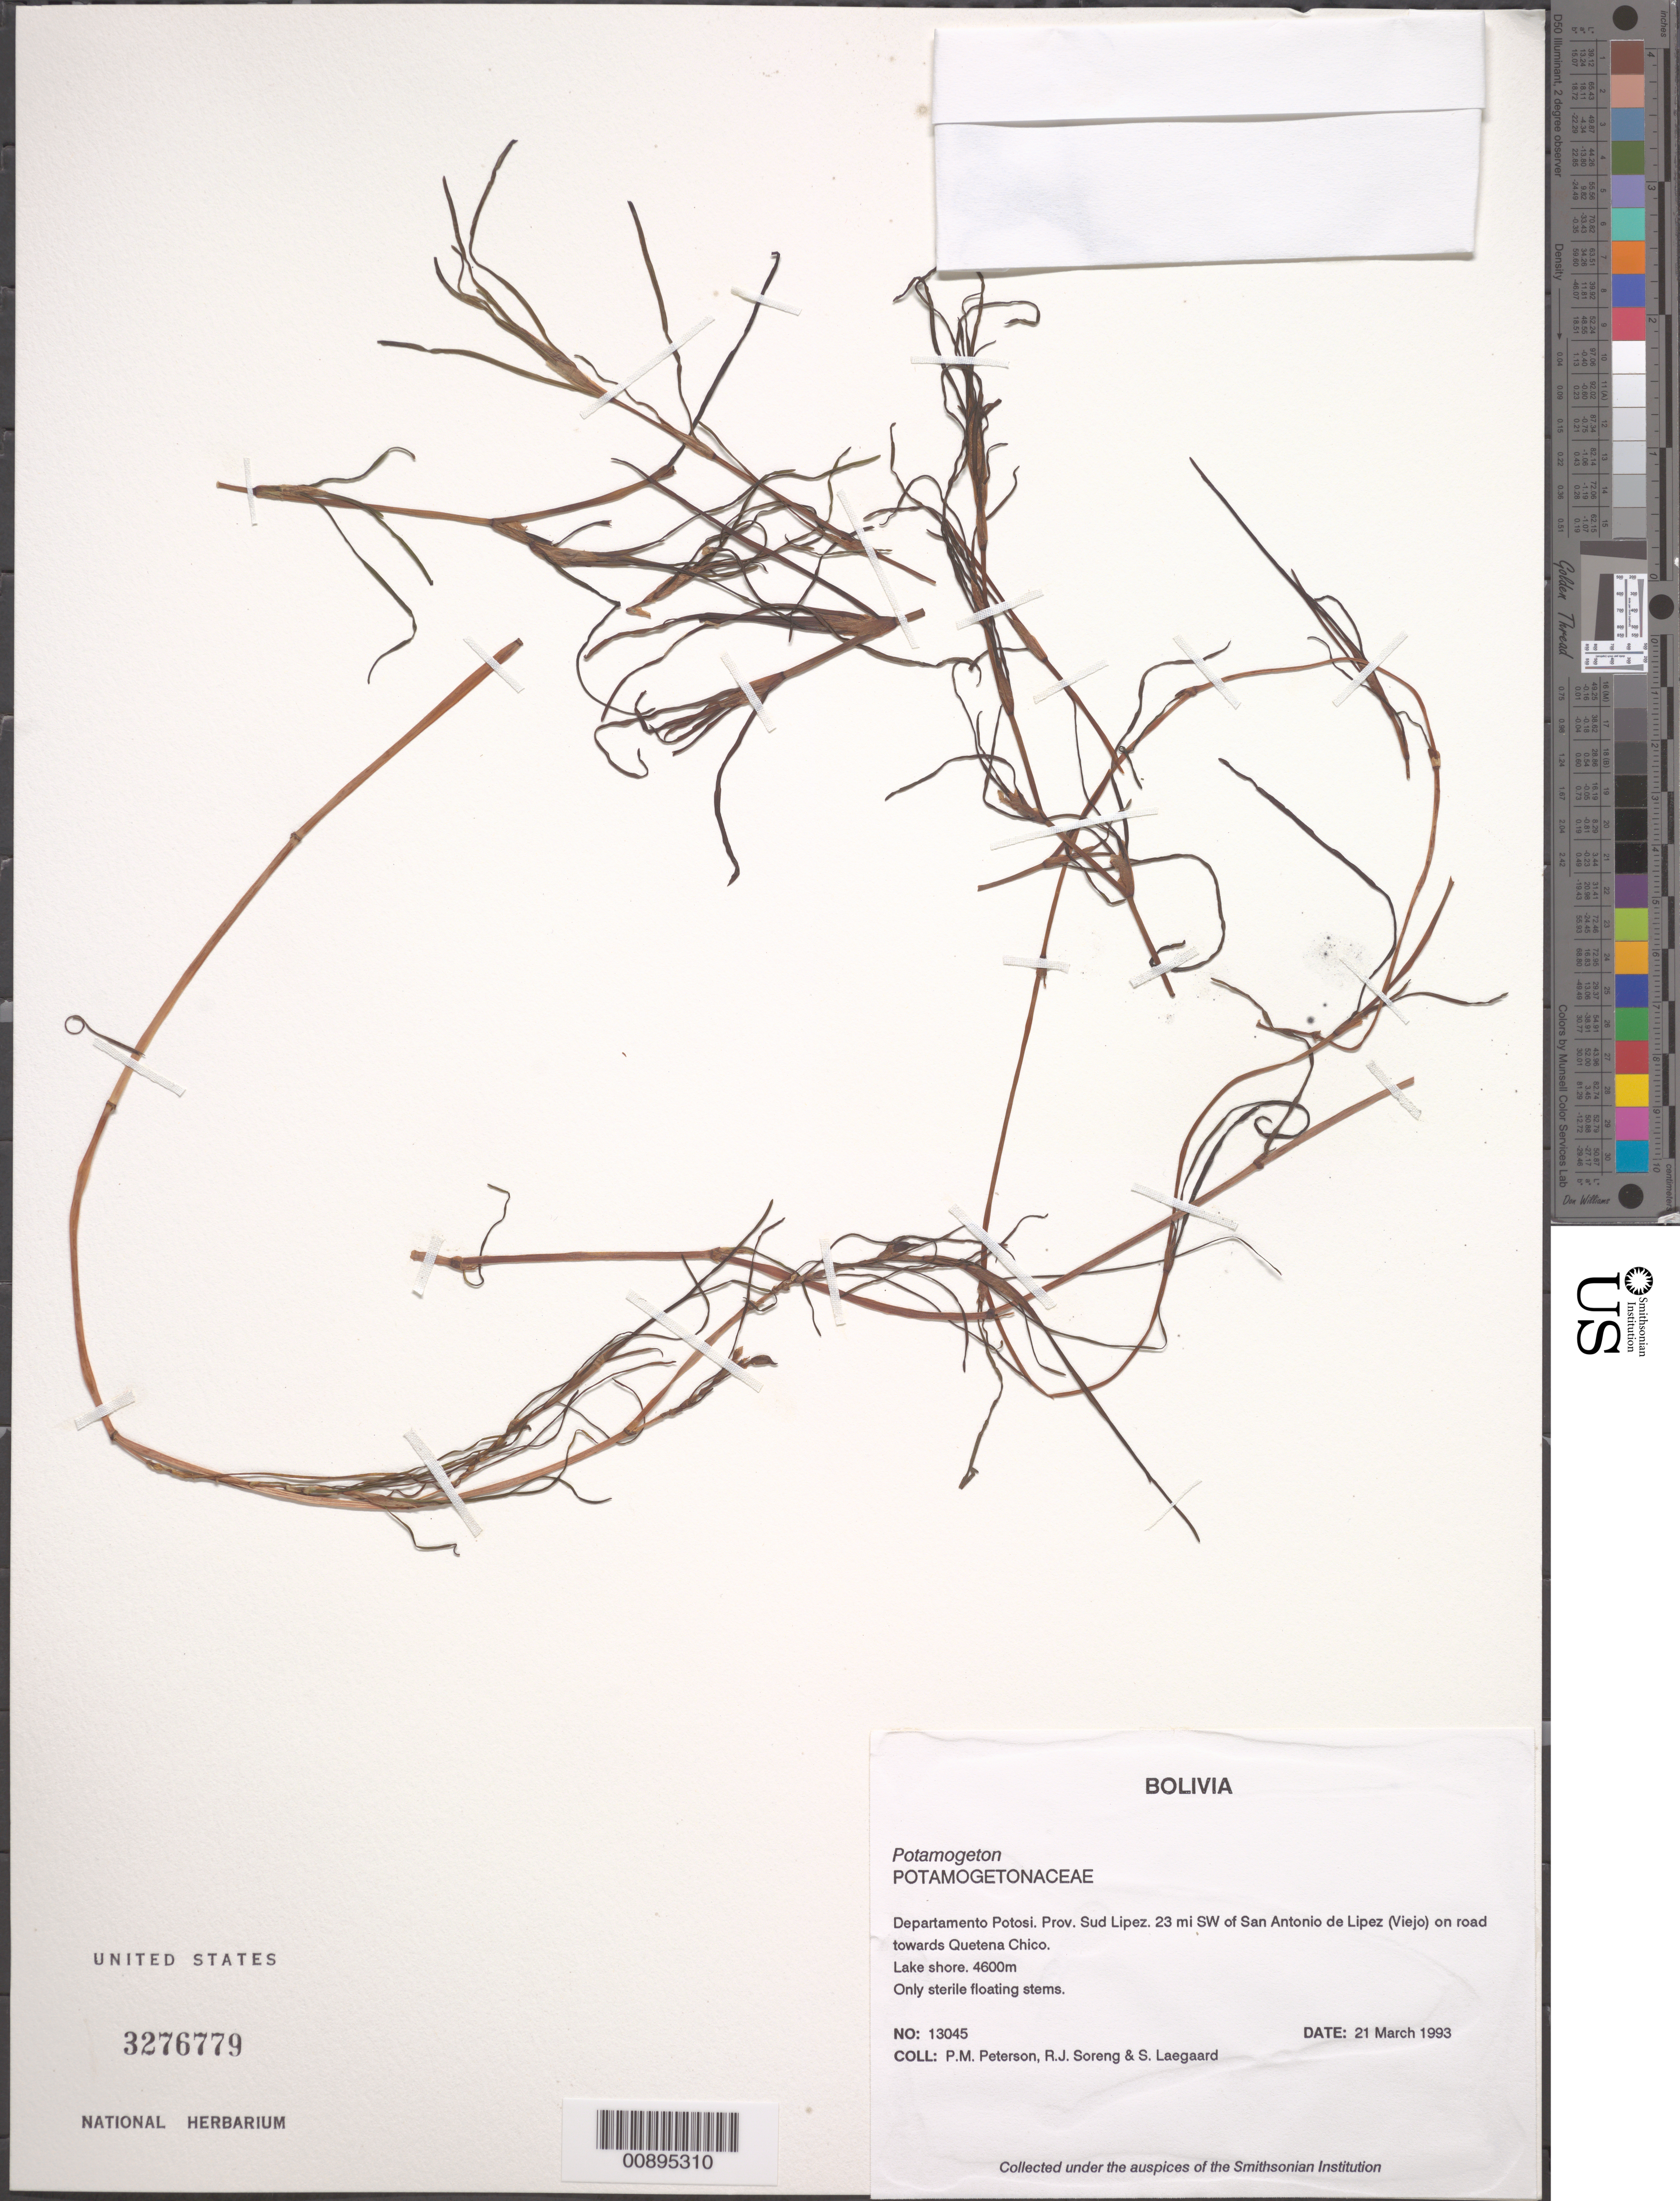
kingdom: Plantae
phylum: Tracheophyta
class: Liliopsida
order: Alismatales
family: Potamogetonaceae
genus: Potamogeton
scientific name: Potamogeton sp.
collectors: P. M. Peterson, R. J. Soreng & S. Lægaard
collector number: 13045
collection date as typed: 21 Mar 1993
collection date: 1993-03-21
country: Bolivia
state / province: Potosi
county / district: Sud Lipez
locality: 23 mi SW of San Antonio de Lipez (Viejo) on road towards Quetena Chico.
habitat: Lake shore.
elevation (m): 4600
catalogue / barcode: US 3276779